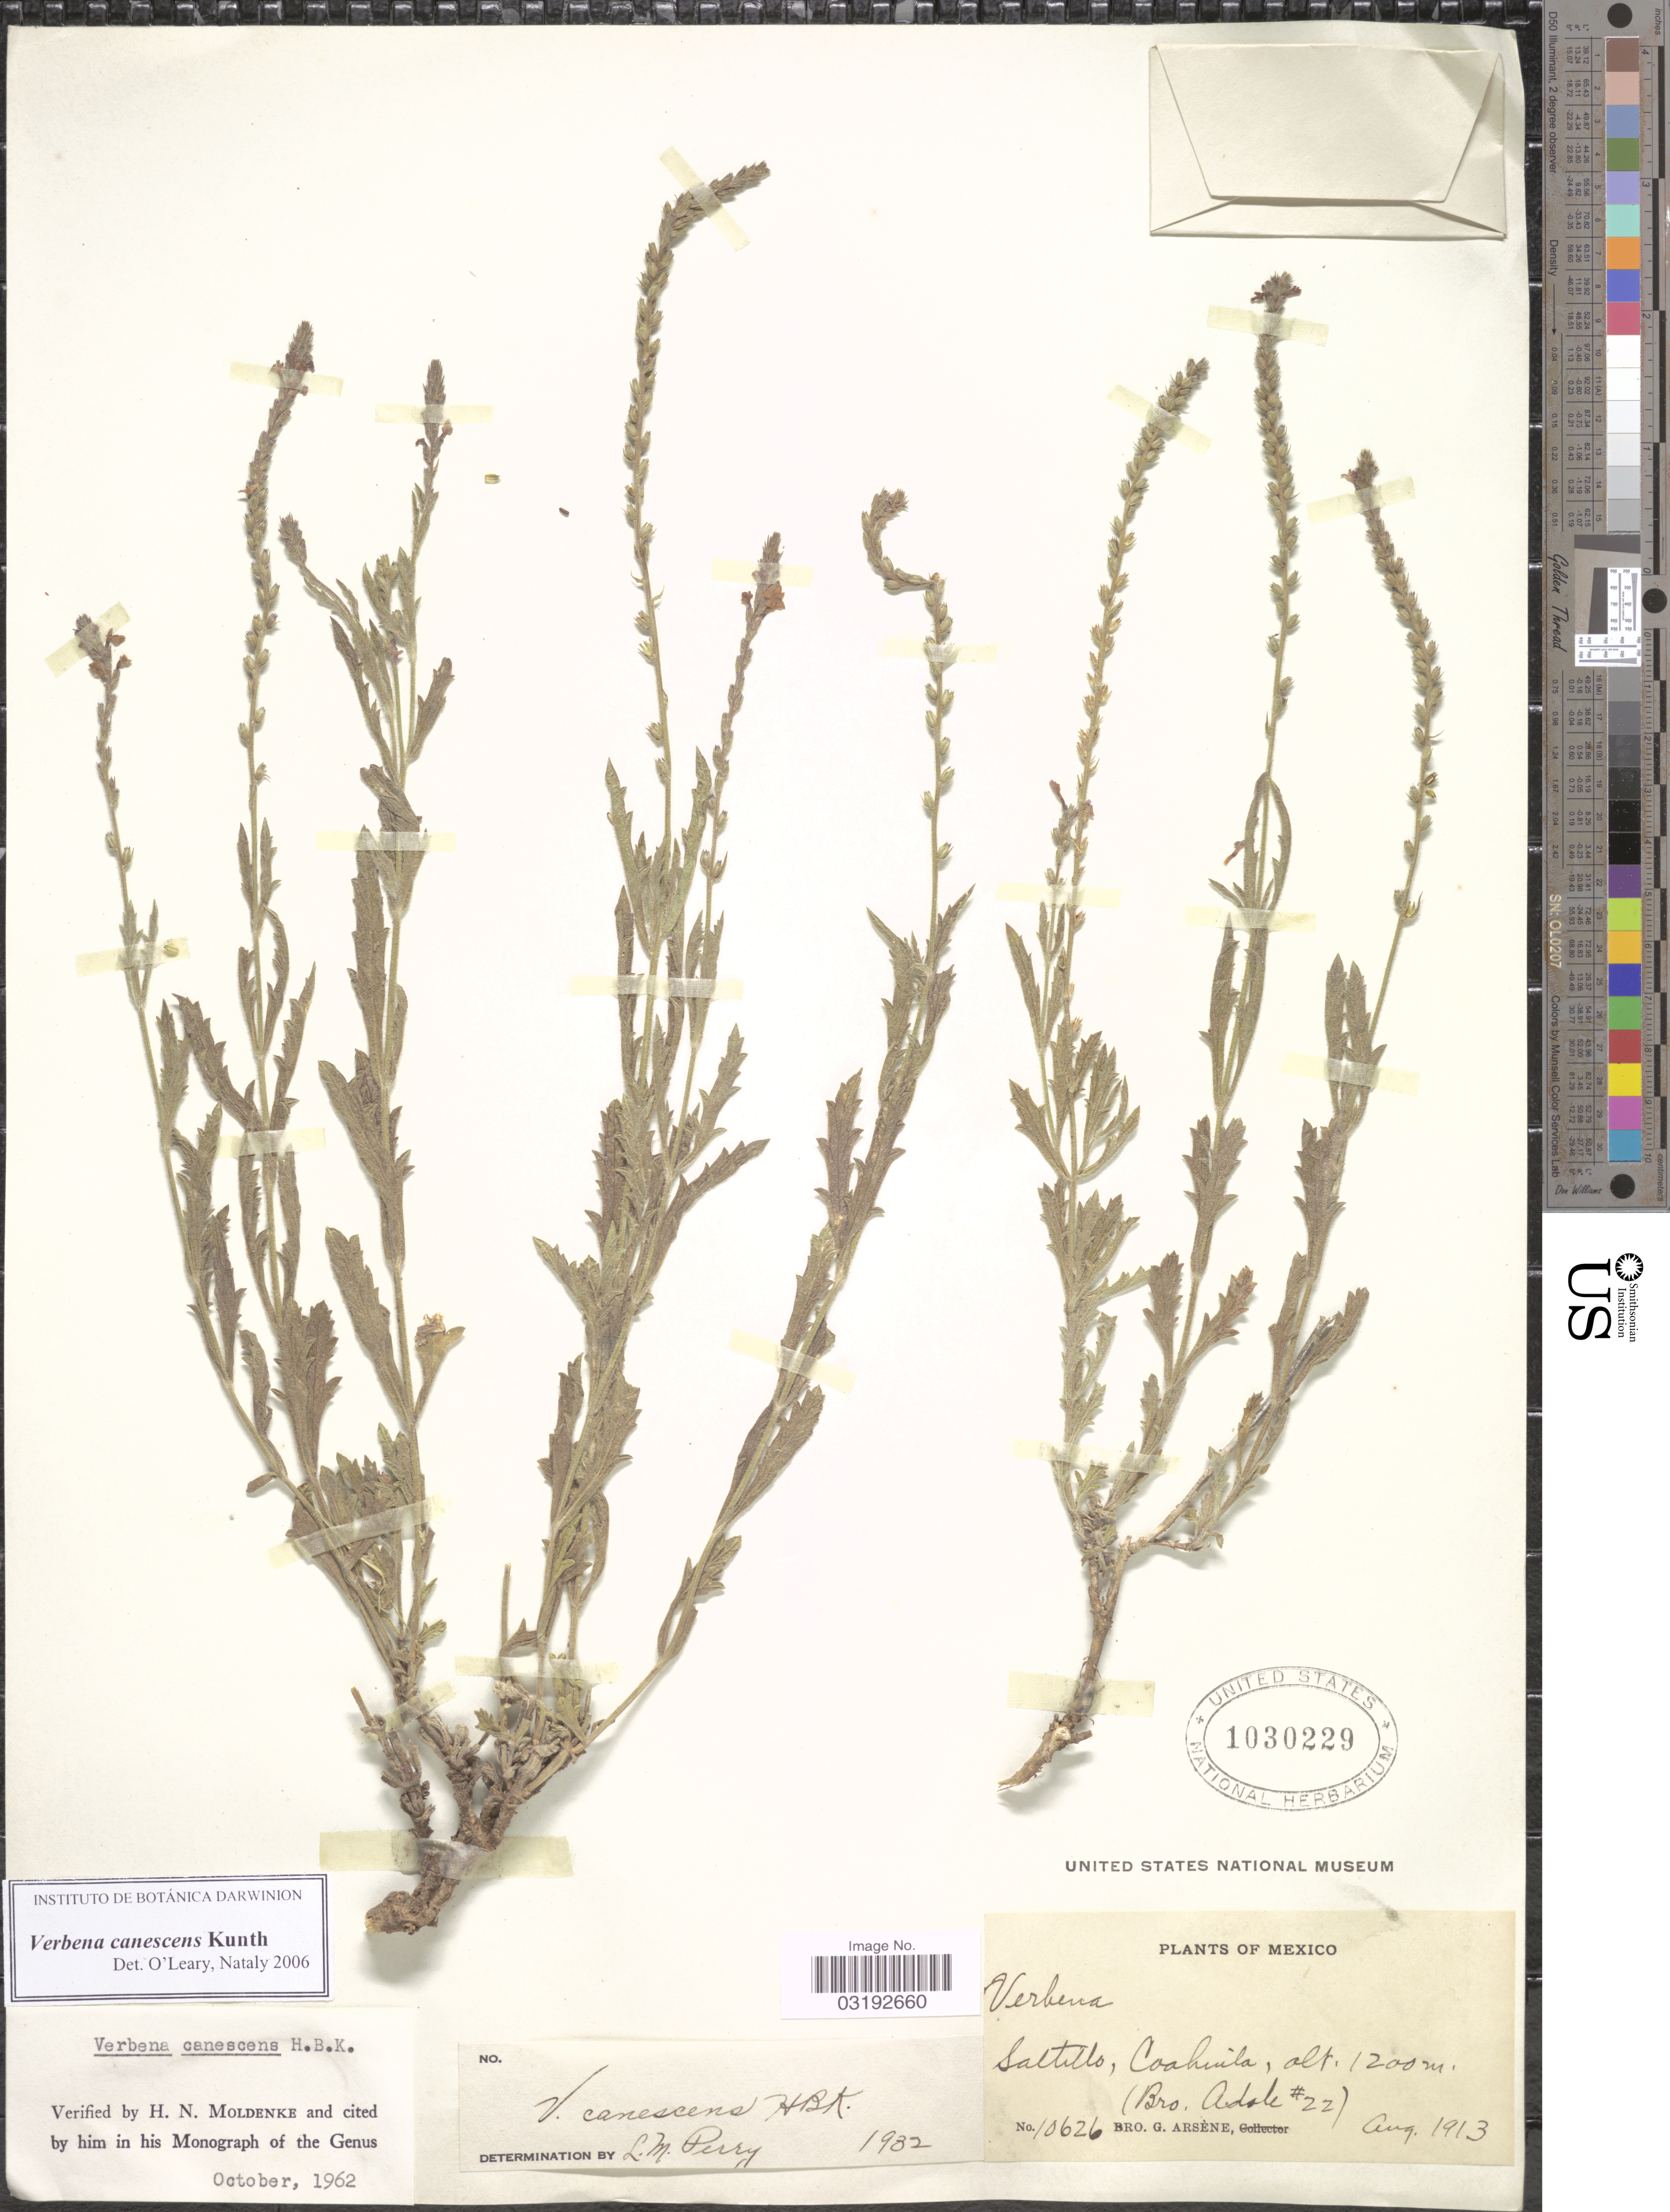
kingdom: Plantae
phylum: Tracheophyta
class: Magnoliopsida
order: Lamiales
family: Verbenaceae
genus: Verbena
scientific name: Verbena canescens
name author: Kunth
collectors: Bro. G. Arsène & Bro. Adole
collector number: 10626/22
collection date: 1913-08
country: Mexico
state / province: Coahuila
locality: Saltillo.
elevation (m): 1200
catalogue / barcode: US 1030229